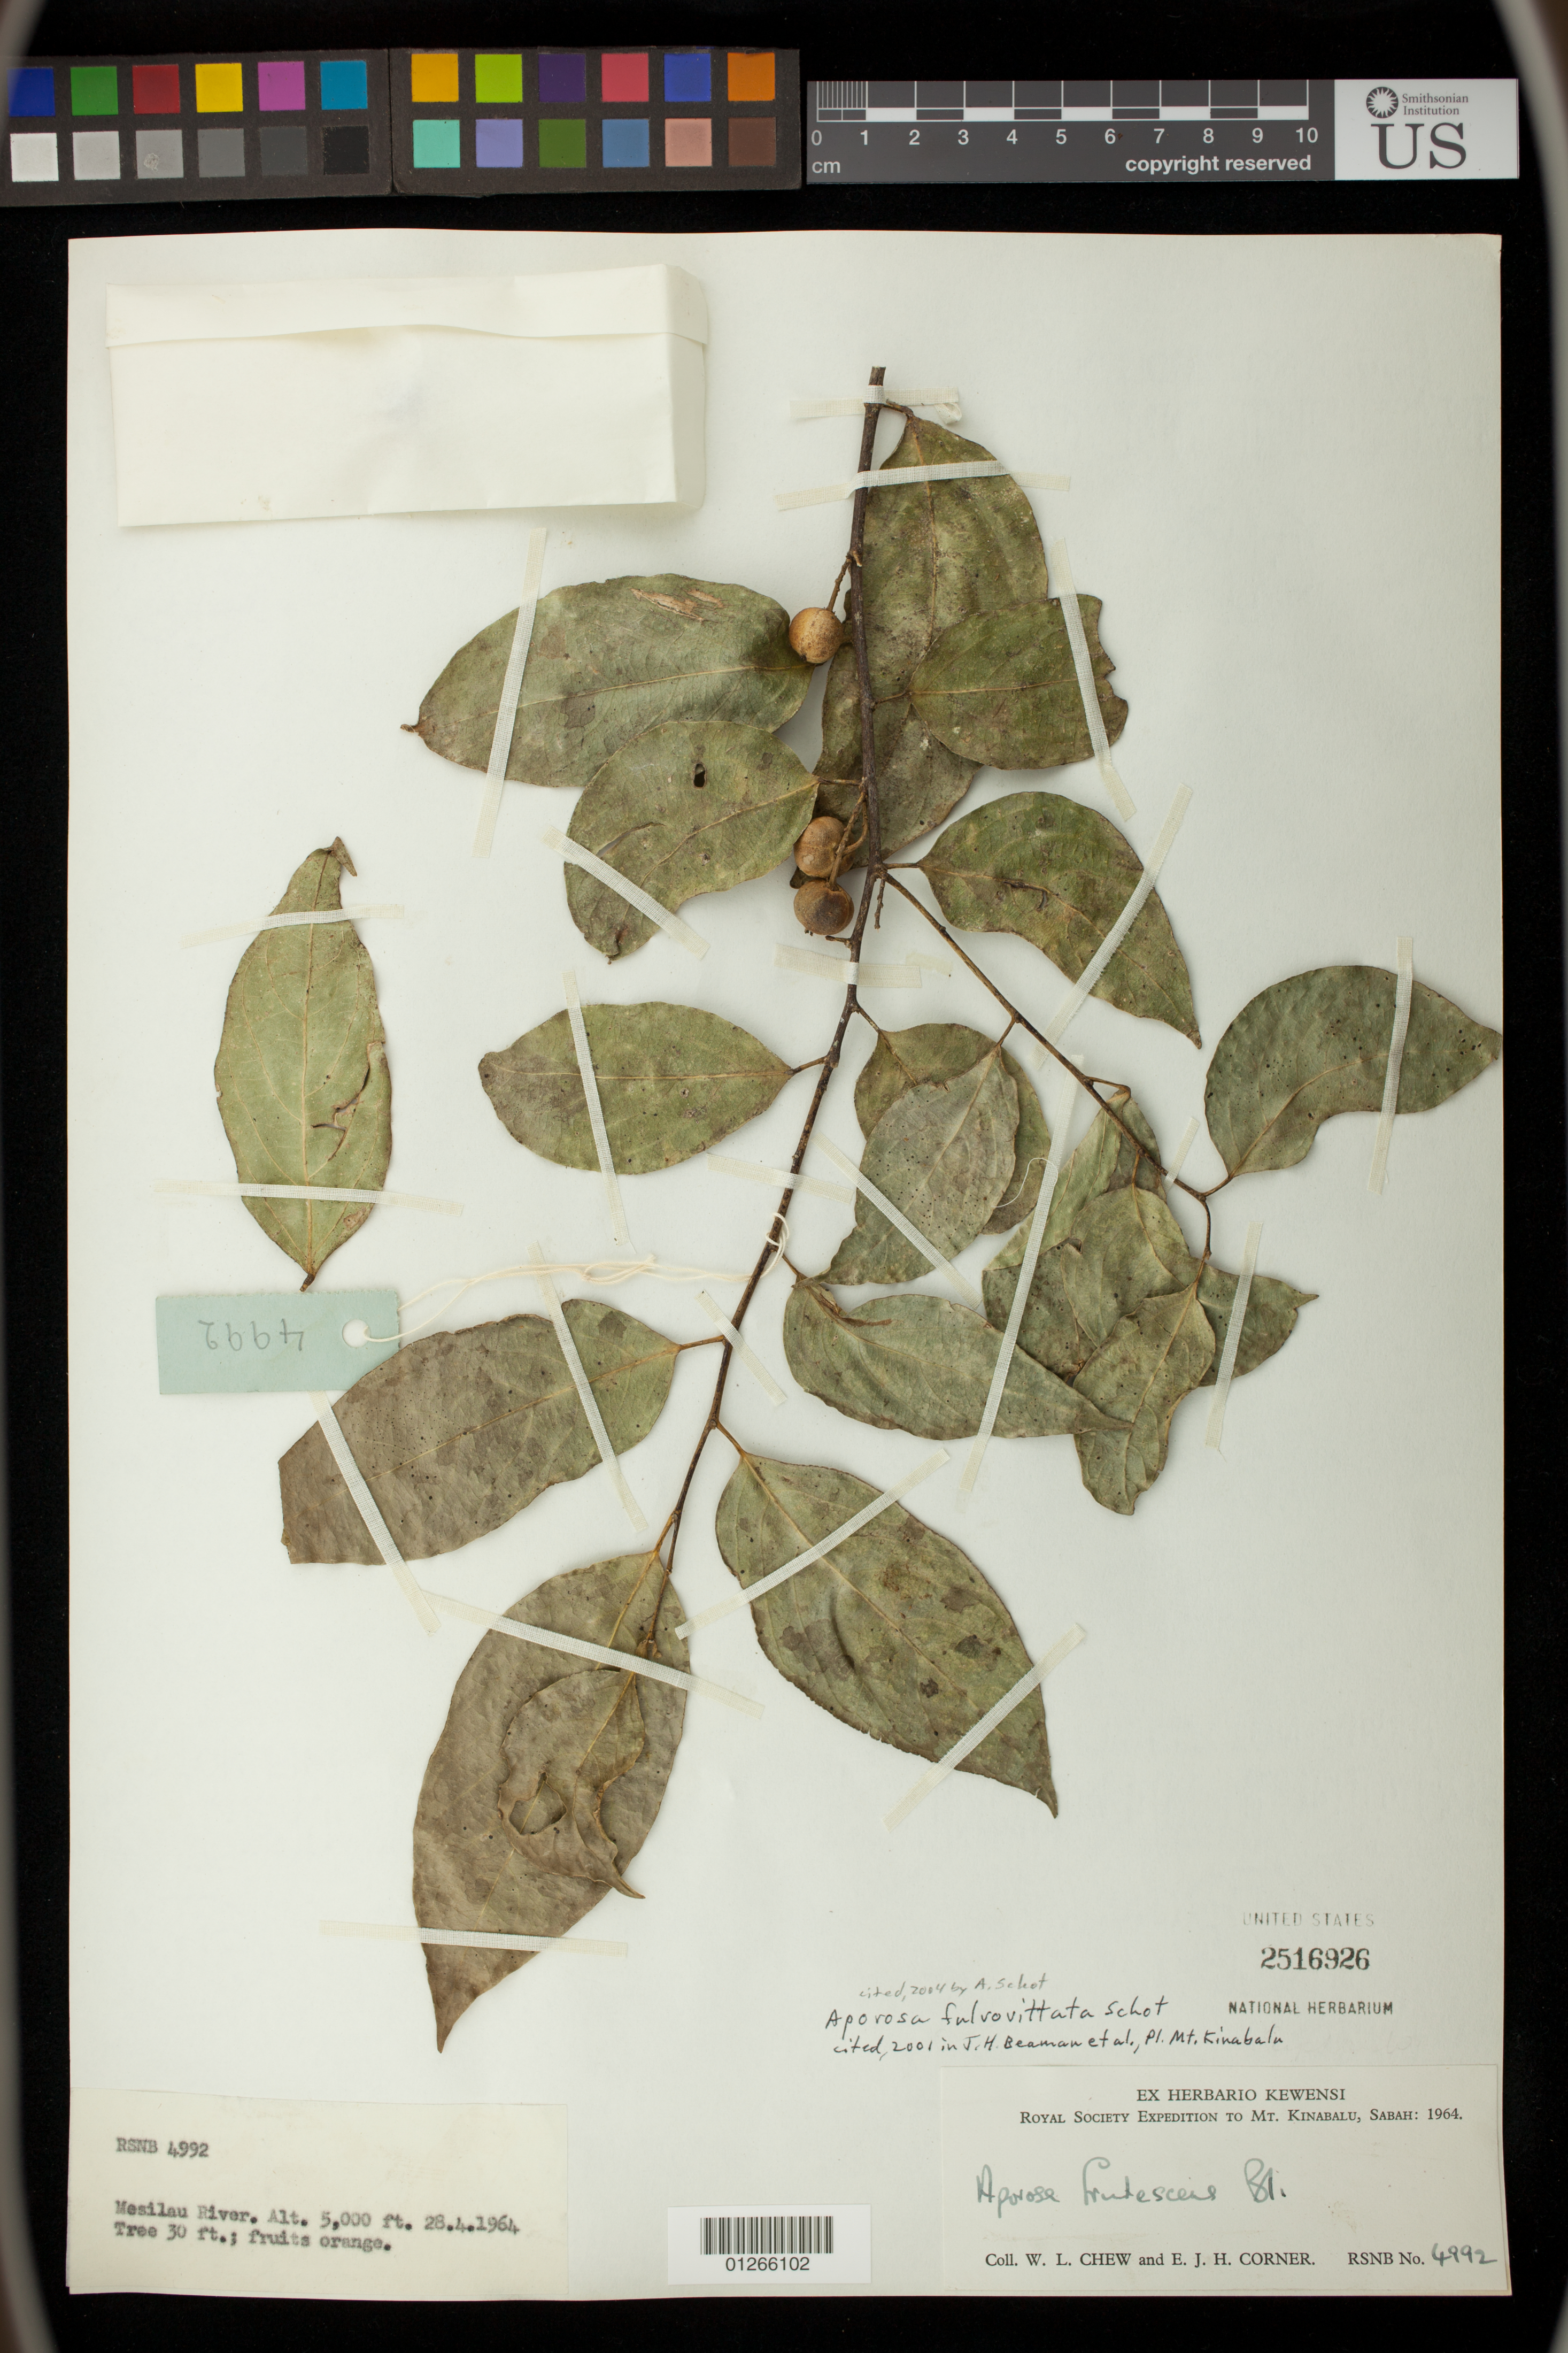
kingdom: Plantae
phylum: Tracheophyta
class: Magnoliopsida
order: Malpighiales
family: Phyllanthaceae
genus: Aporosa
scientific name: Aporosa fulvovittata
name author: A. Schott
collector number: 4992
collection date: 1964-04-28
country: Malaysia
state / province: Sabah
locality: Mt. Kinabalu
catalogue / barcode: US 2516926